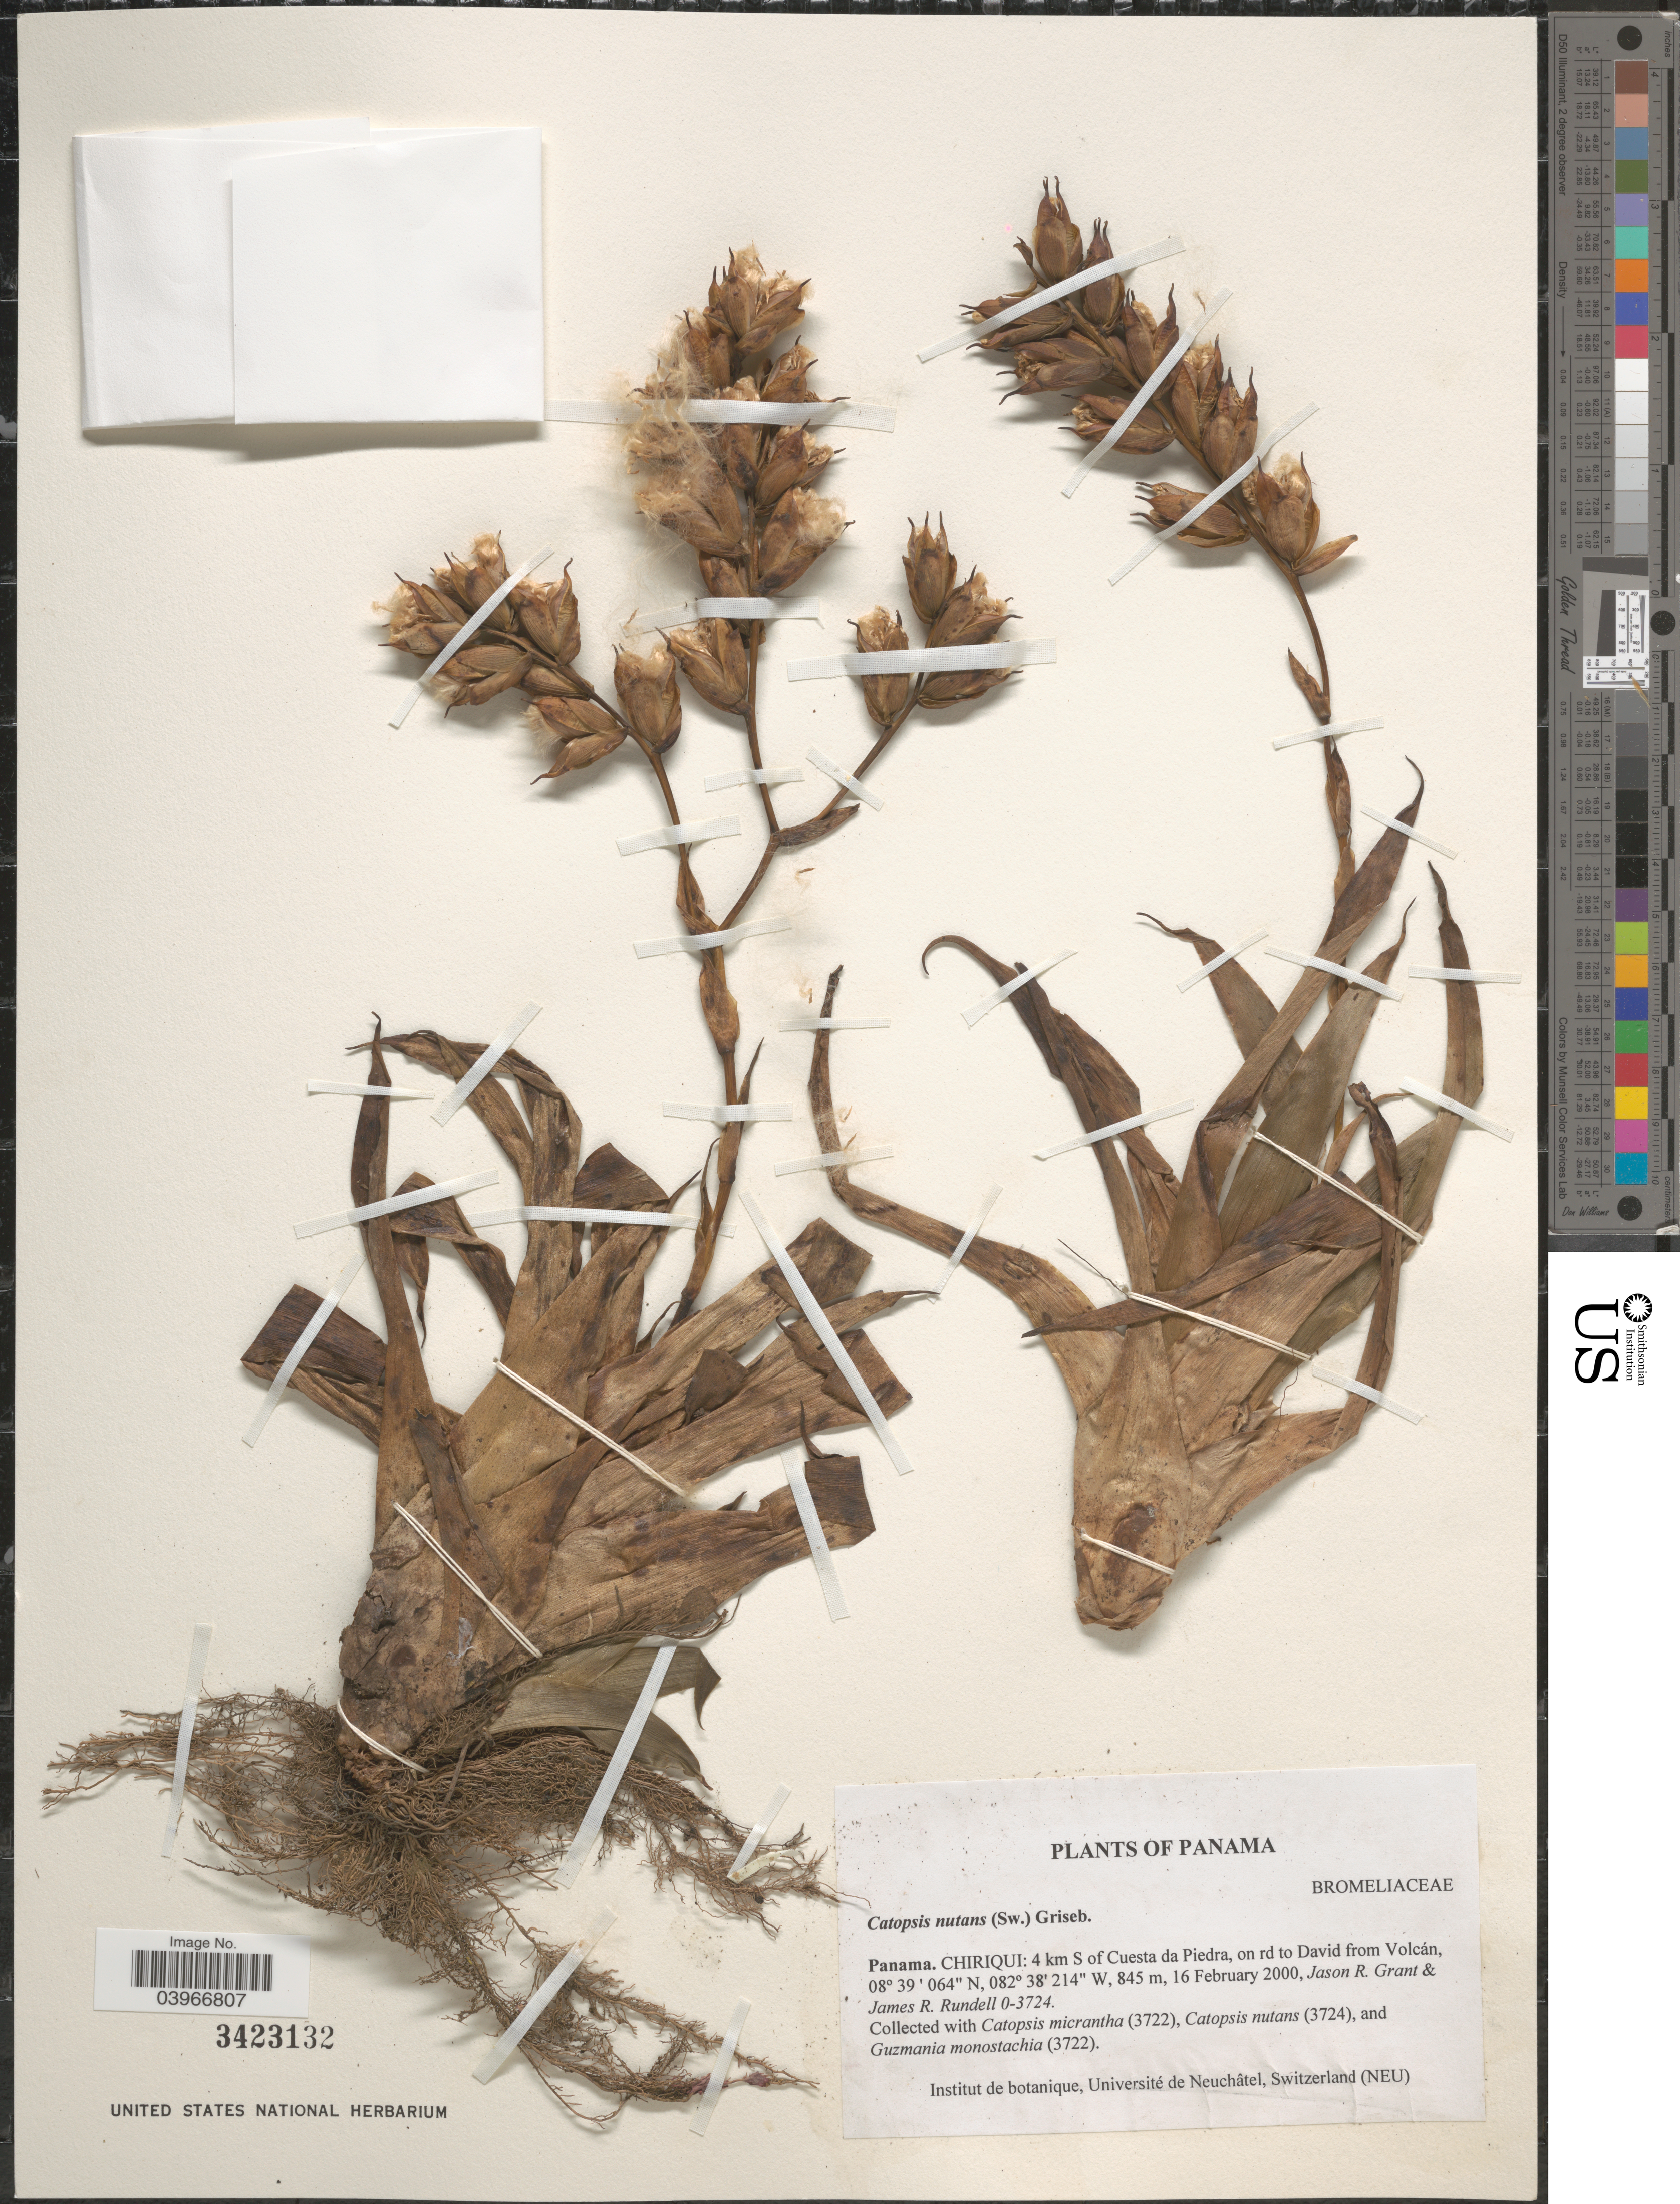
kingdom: Plantae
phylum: Tracheophyta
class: Liliopsida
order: Poales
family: Bromeliaceae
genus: Catopsis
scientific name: Catopsis nutans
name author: (Sw.) Griseb.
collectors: J. R. Grant & J. R. Rundell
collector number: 0-3724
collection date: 2000-02-16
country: Panama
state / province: Chiriqui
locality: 4 km S of Cuesta da Piedra, on rd to David from Volcán.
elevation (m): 845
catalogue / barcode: US 3423132